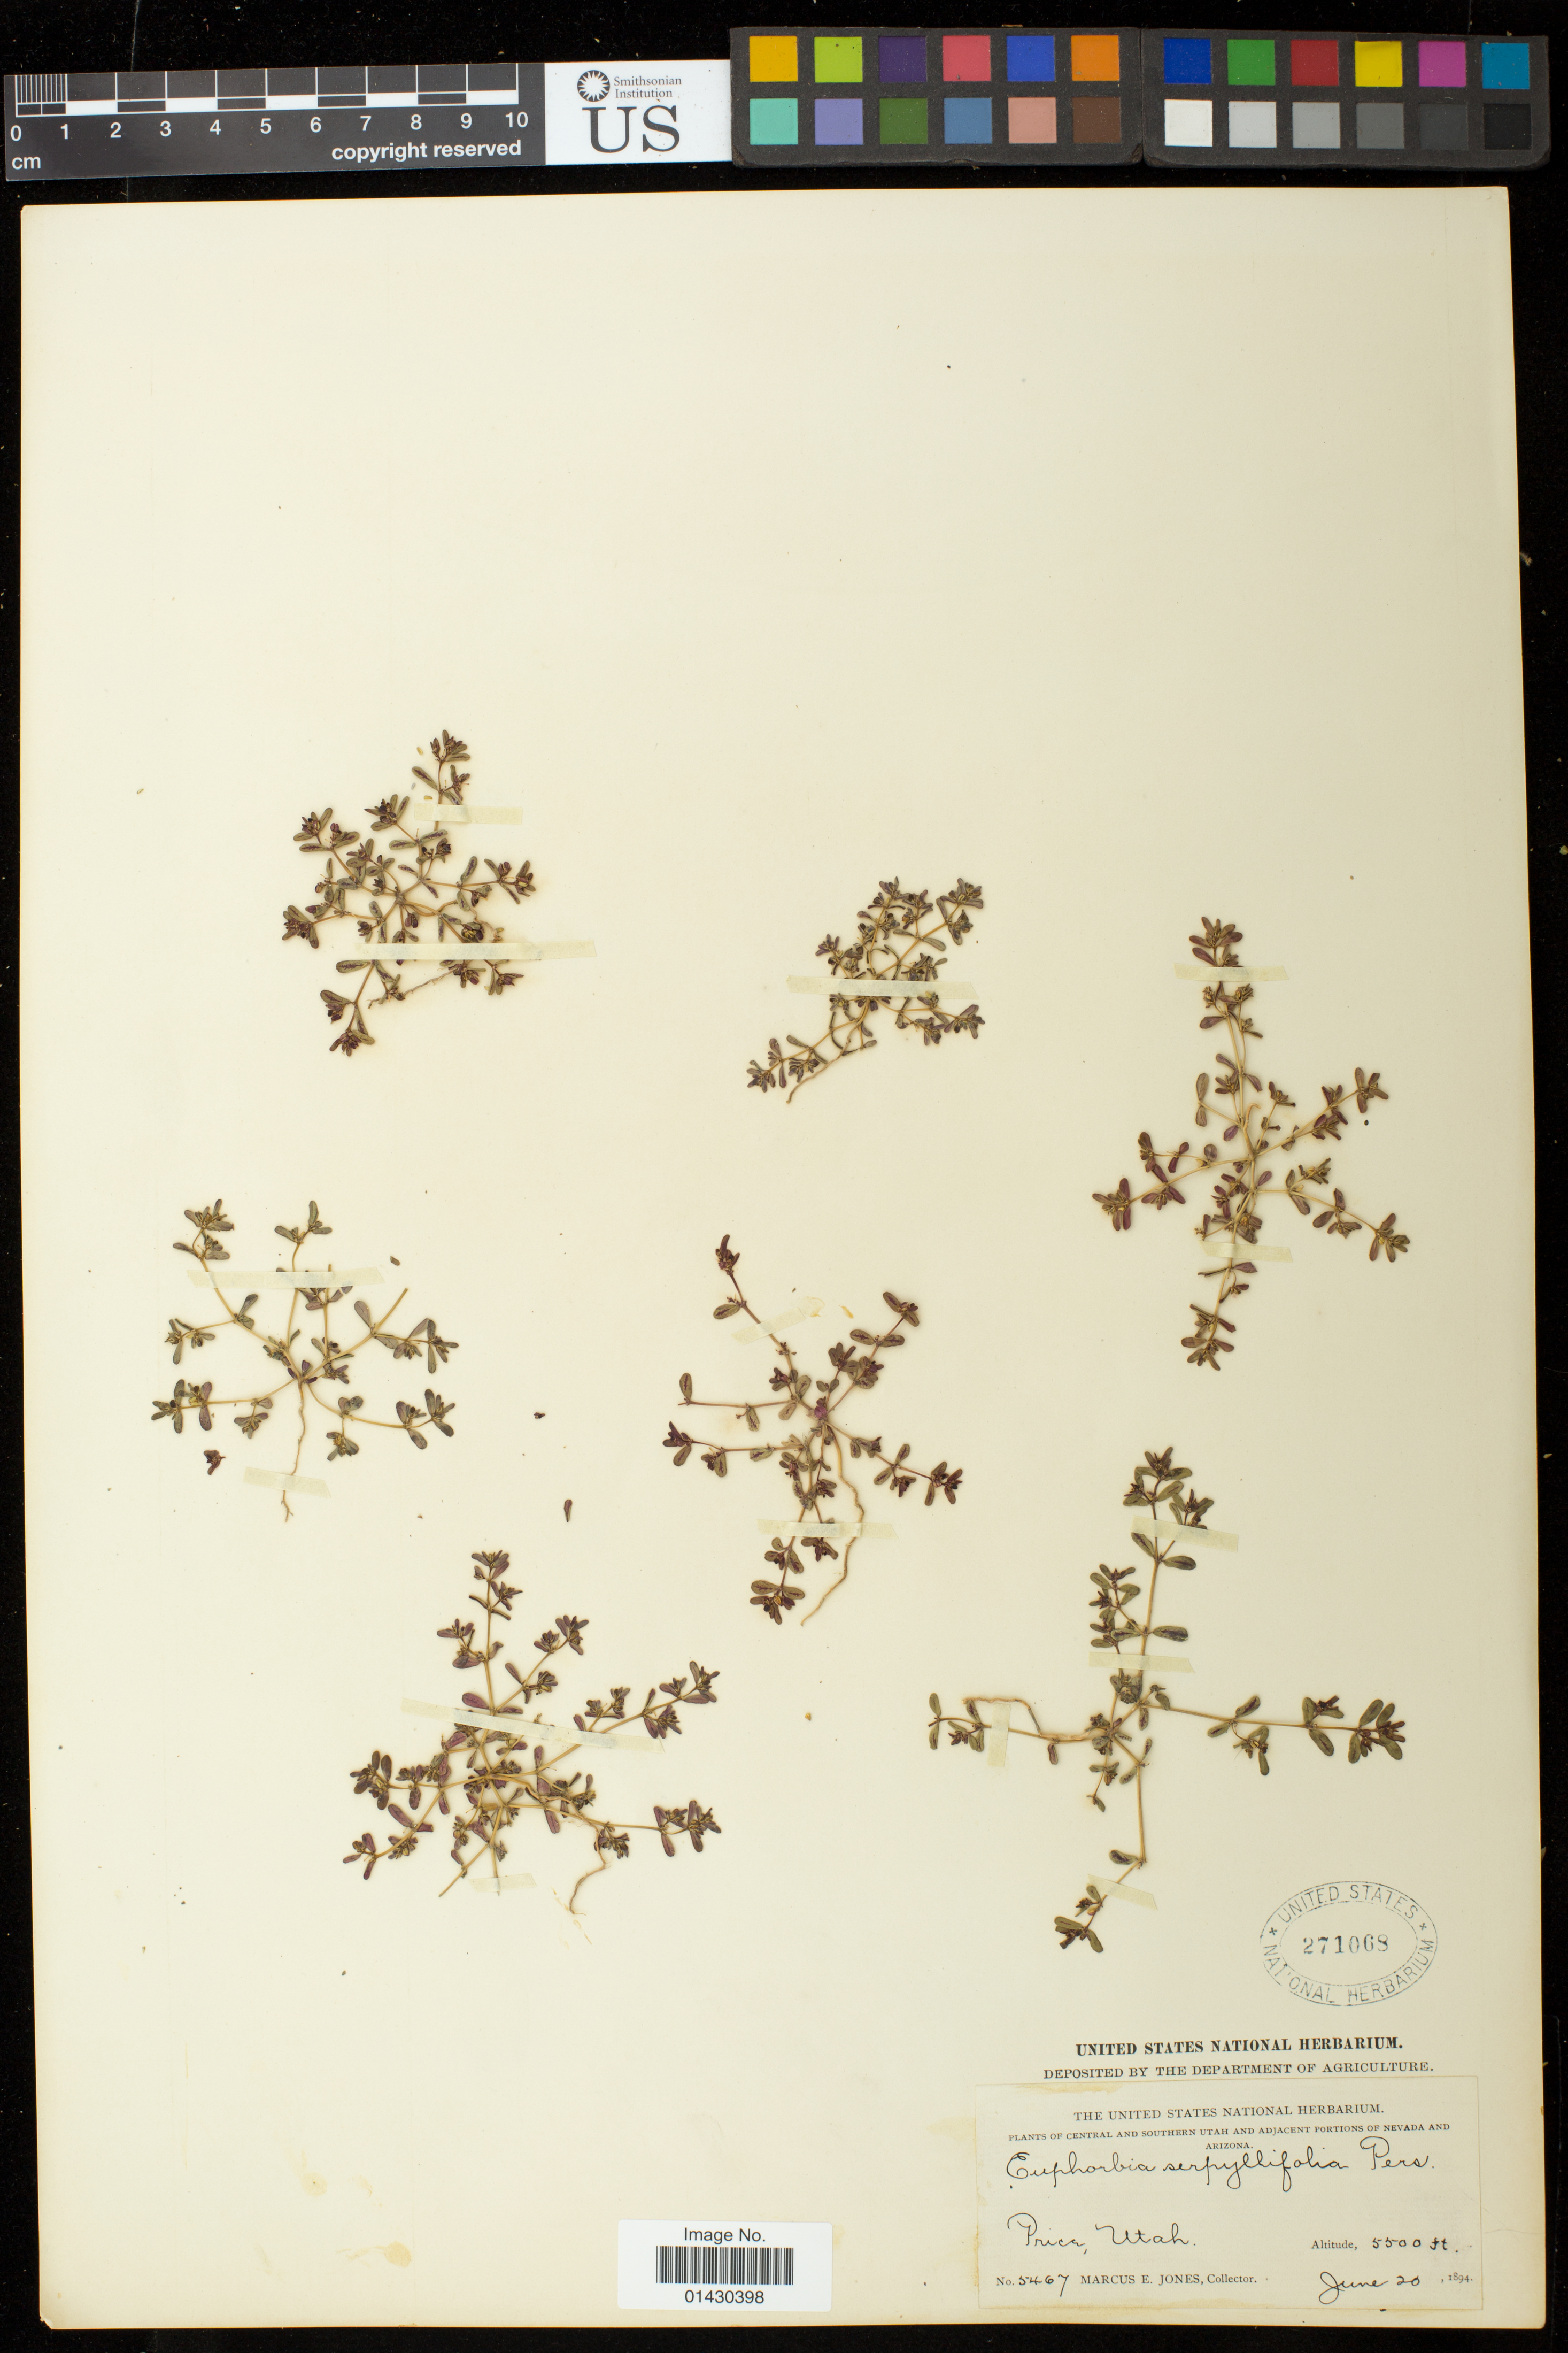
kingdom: Plantae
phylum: Tracheophyta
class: Magnoliopsida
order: Malpighiales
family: Euphorbiaceae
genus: Euphorbia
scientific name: Euphorbia serpillifolia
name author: Pers.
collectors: M. E. Jones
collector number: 5467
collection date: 1894-06-20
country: United States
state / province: Utah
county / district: Carbon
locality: Price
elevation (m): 1676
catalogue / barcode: US 271068